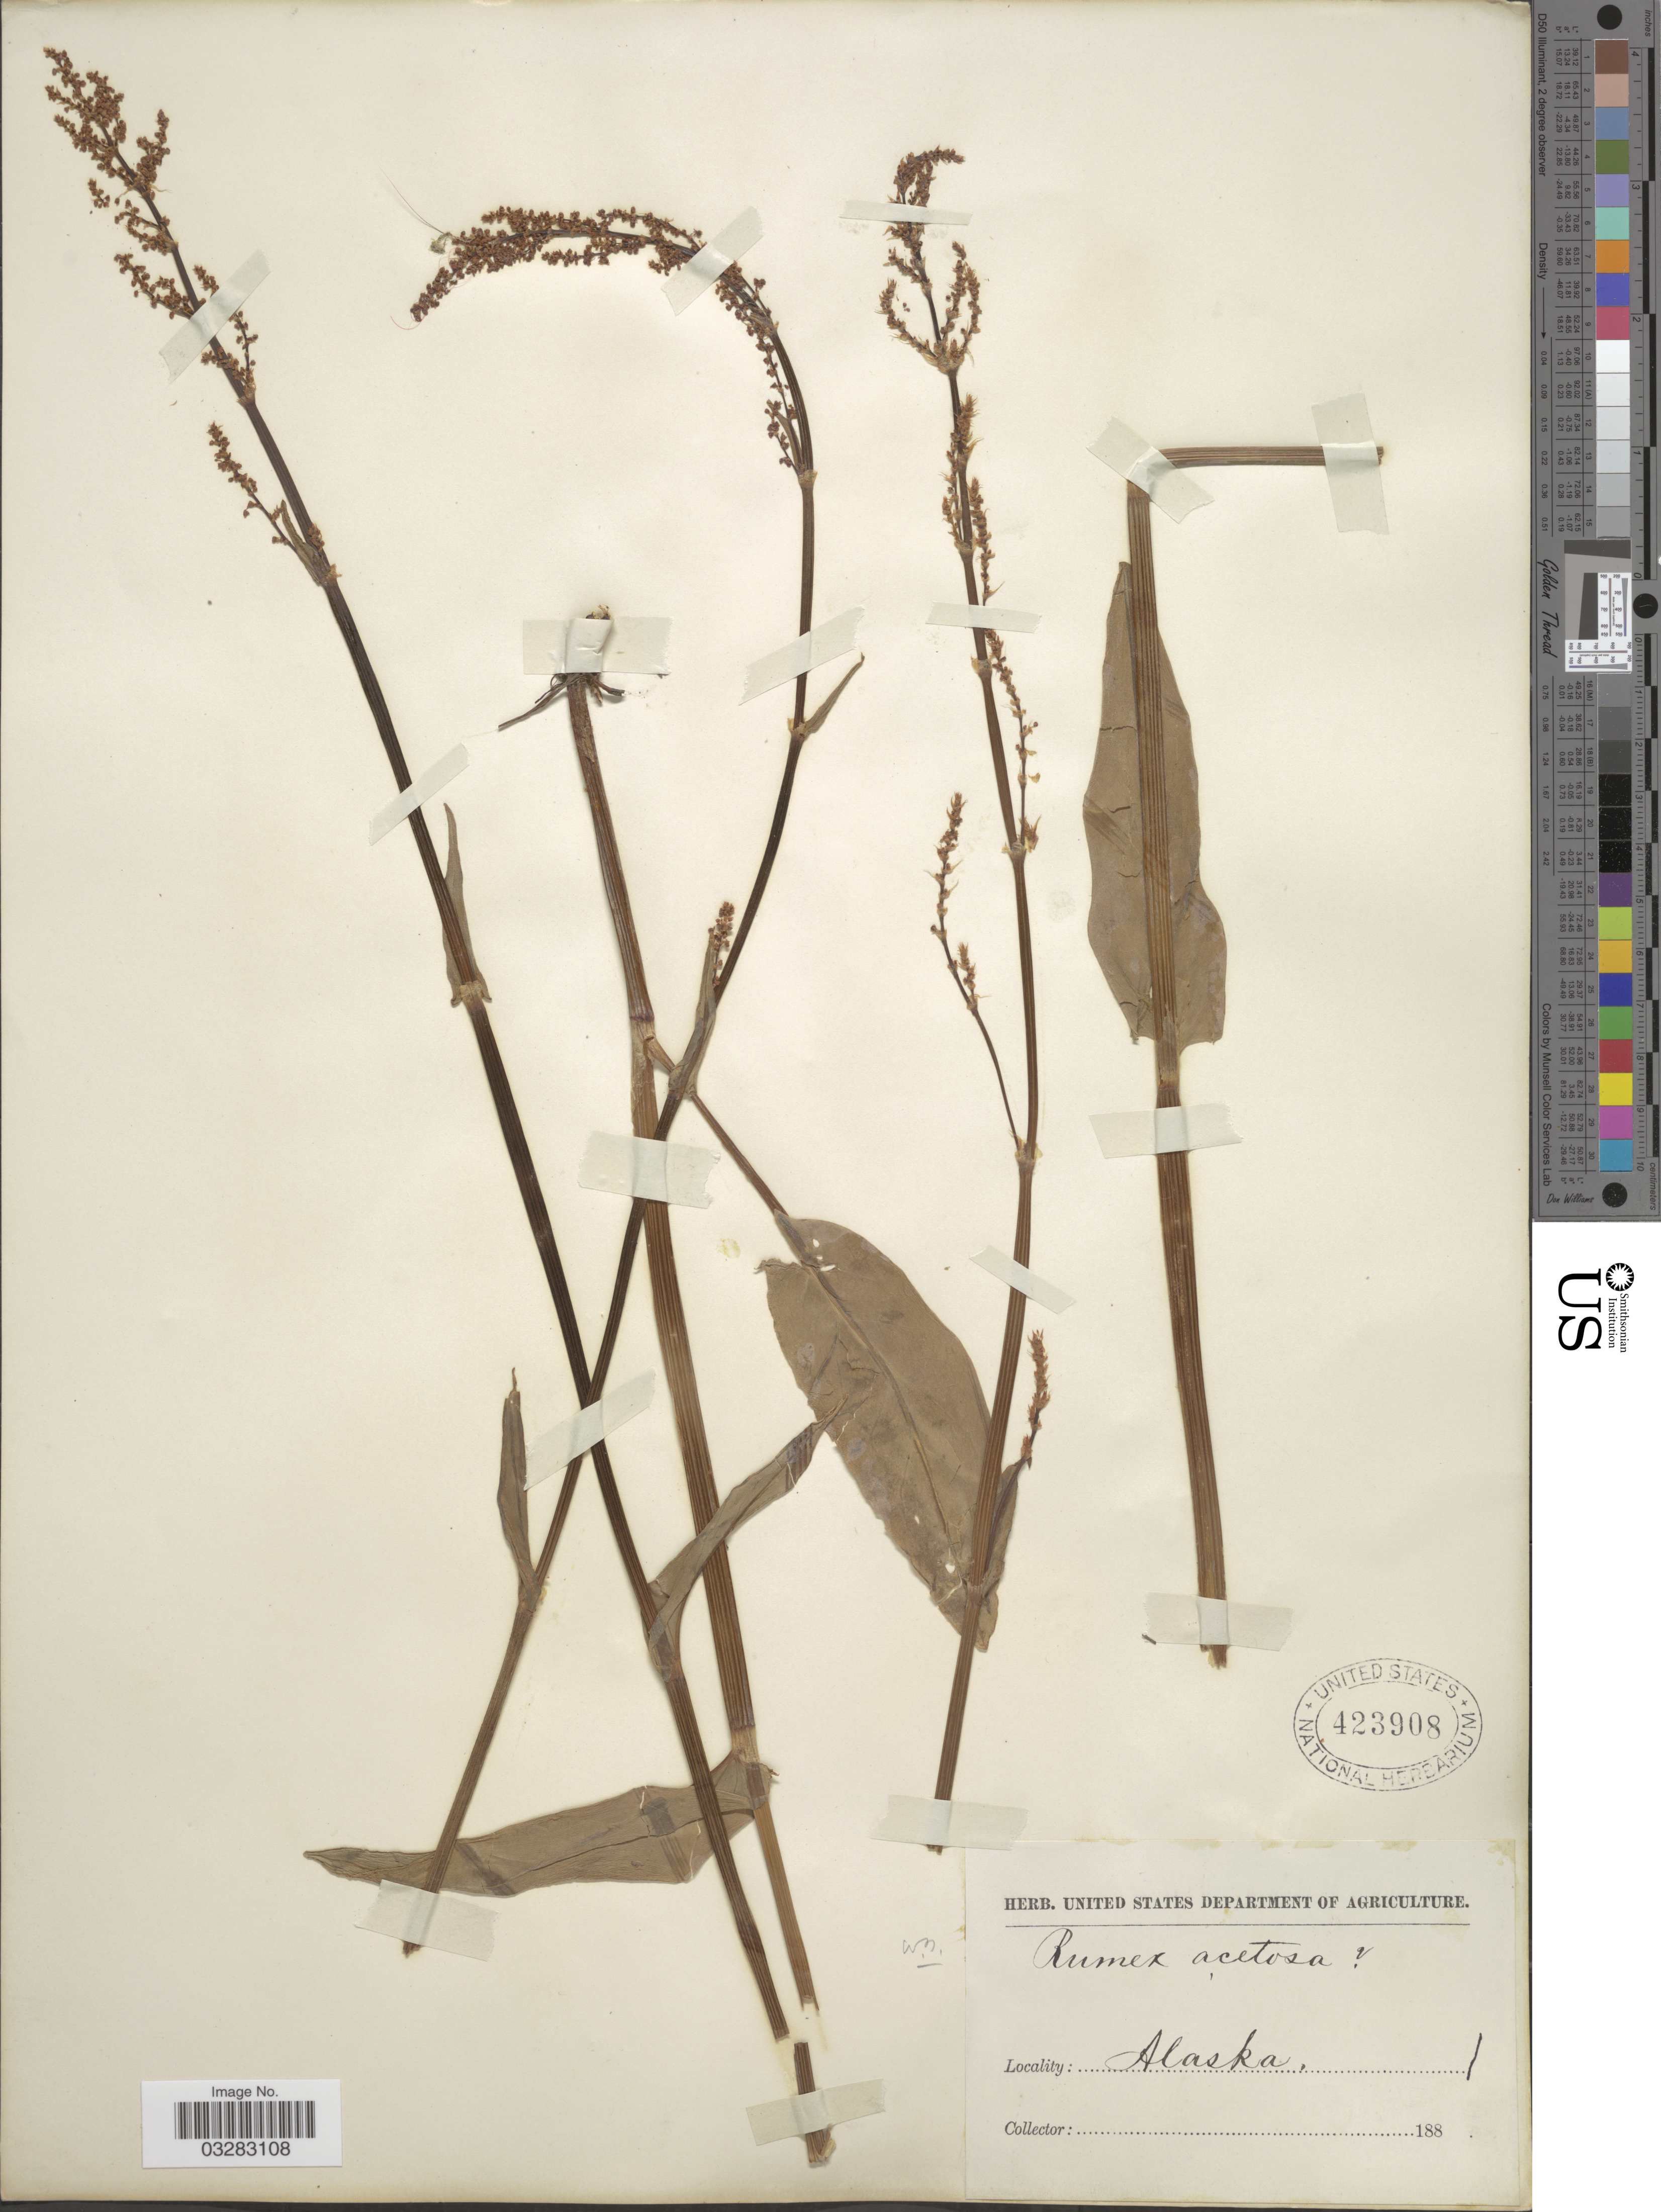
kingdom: Plantae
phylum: Tracheophyta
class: Magnoliopsida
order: Caryophyllales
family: Polygonaceae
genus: Rumex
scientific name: Rumex acetosa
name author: L.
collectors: ex herb. U. S. Department of Agriculture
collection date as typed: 188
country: United States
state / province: Alaska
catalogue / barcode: US 423908